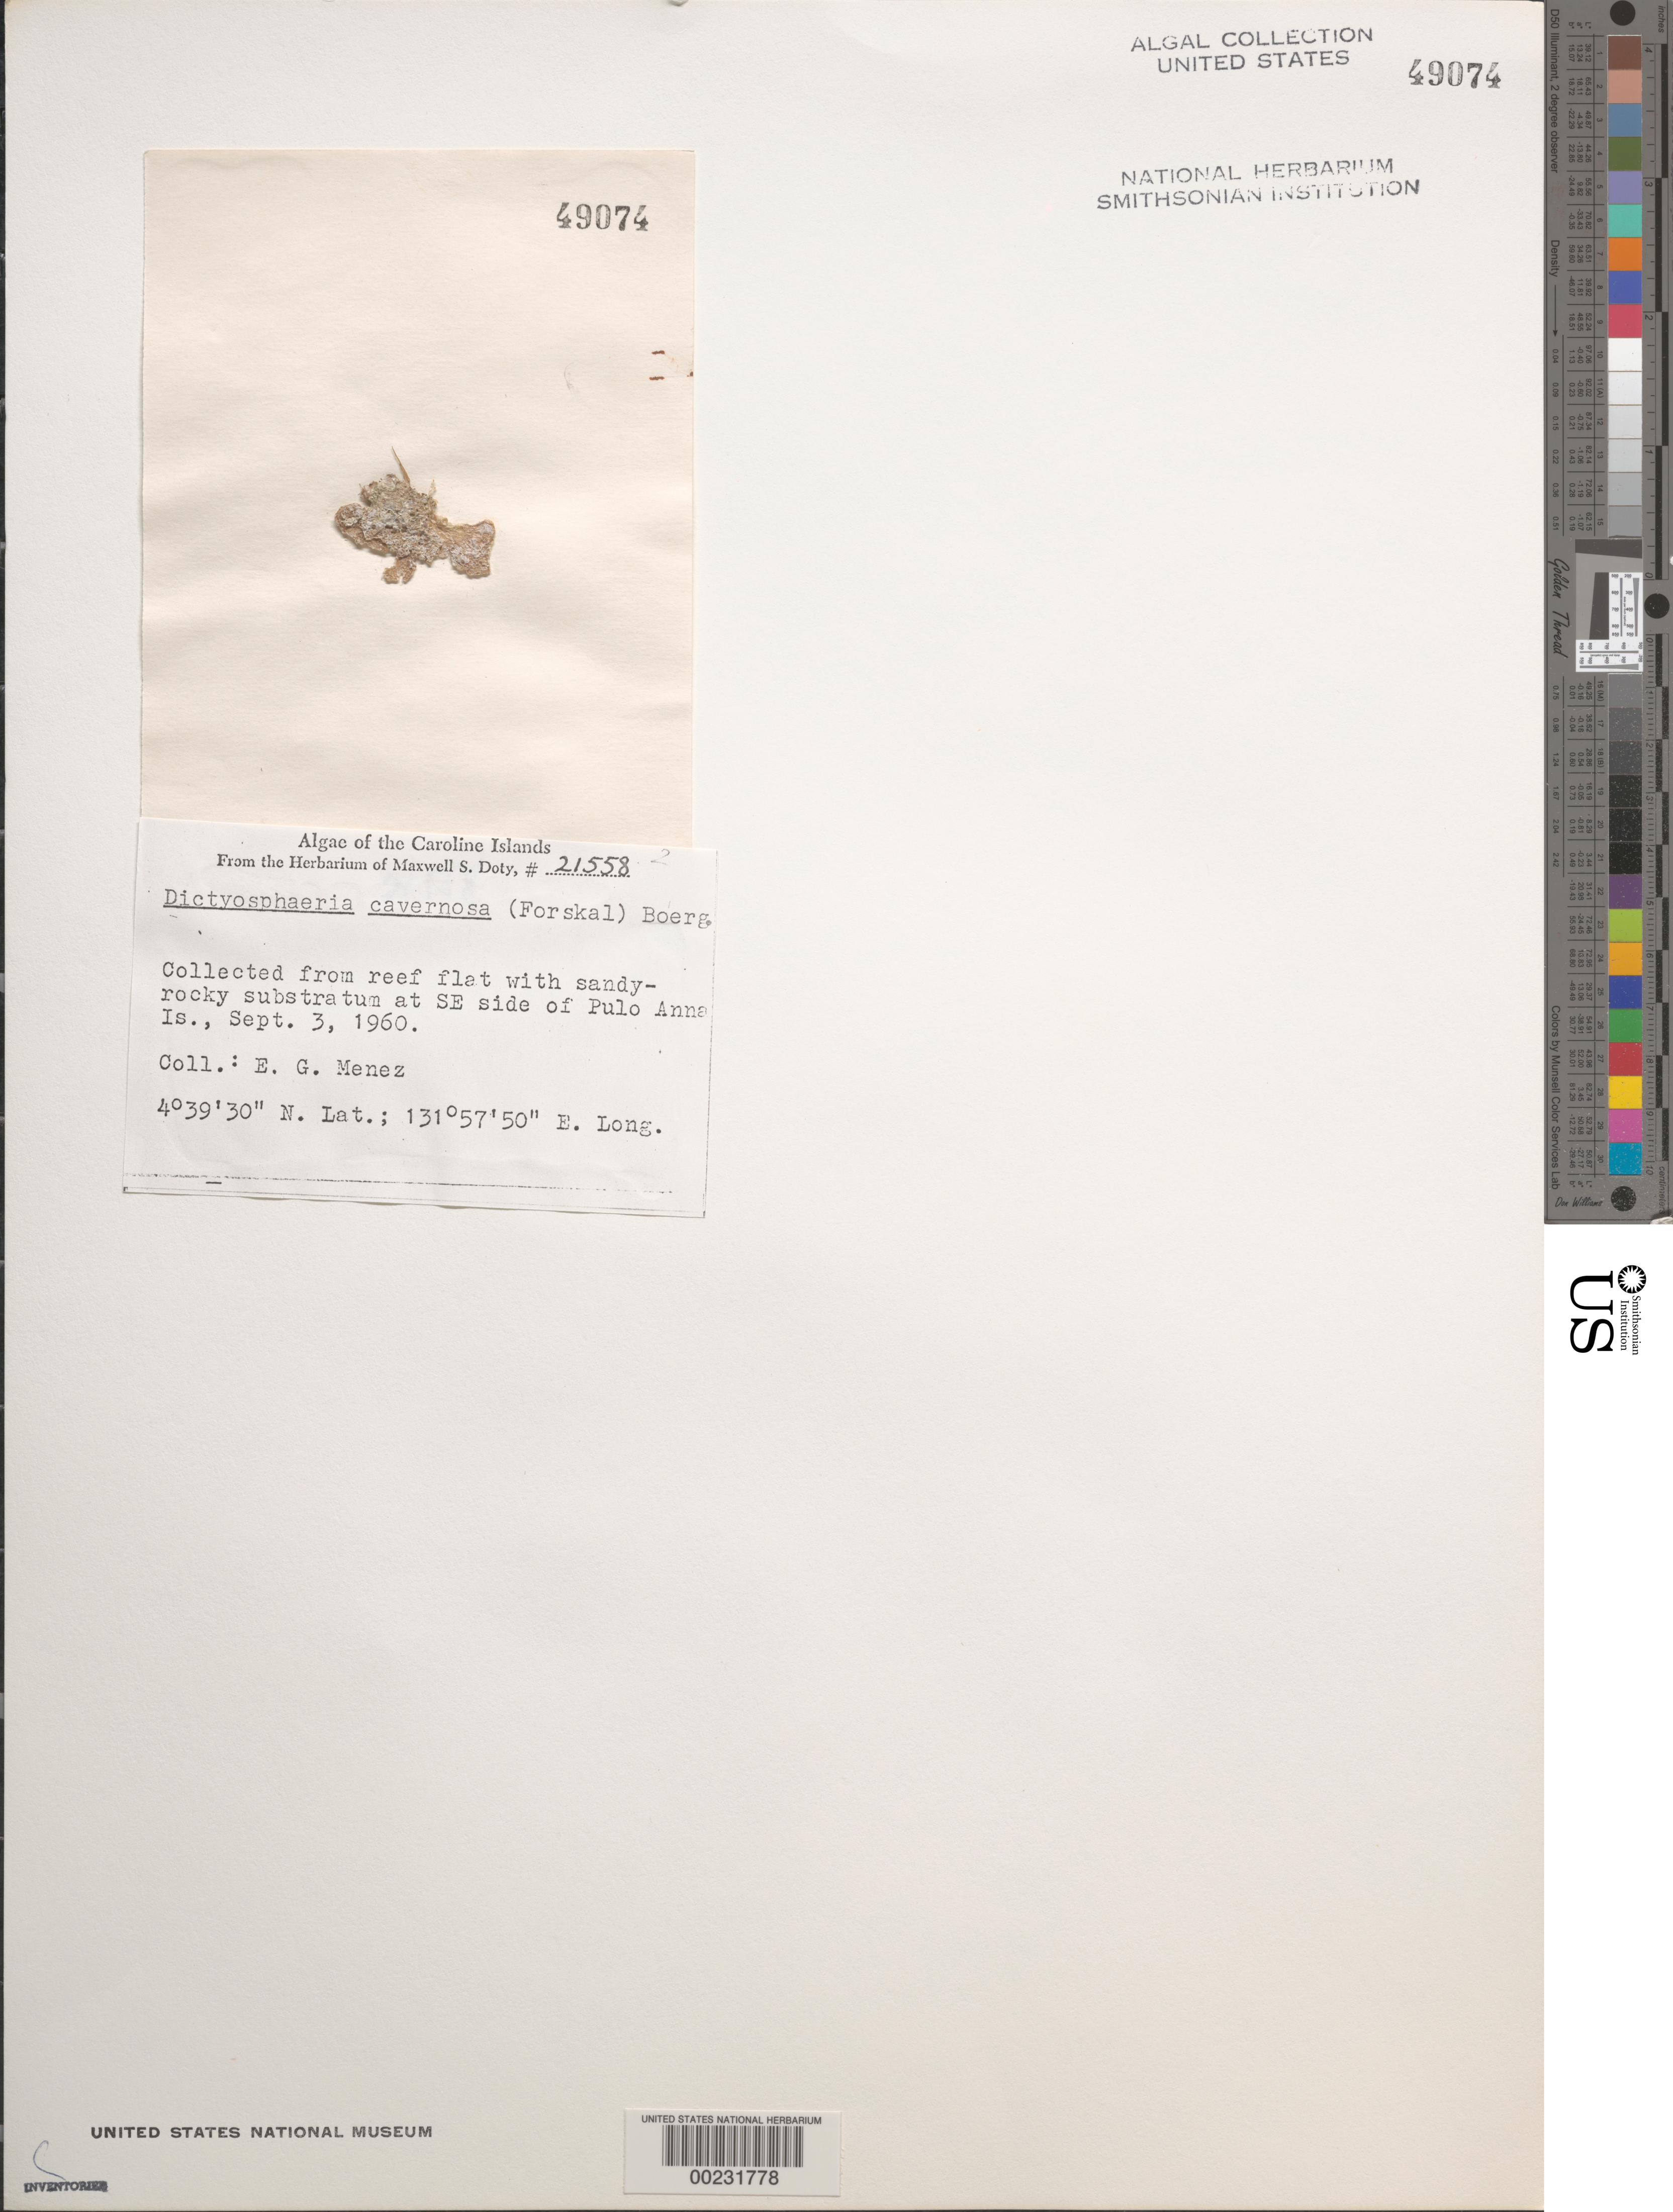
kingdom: Plantae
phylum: Chlorophyta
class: Ulvophyceae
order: Siphonocladales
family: Siphonocladaceae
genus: Dictyosphaeria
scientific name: Dictyosphaeria cavernosa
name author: (Forssk.) Børgesen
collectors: Meñez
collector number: MSD 21558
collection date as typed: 03 Sep 1960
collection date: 1960-09-03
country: Palau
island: Pulo Anna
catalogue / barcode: US 49074